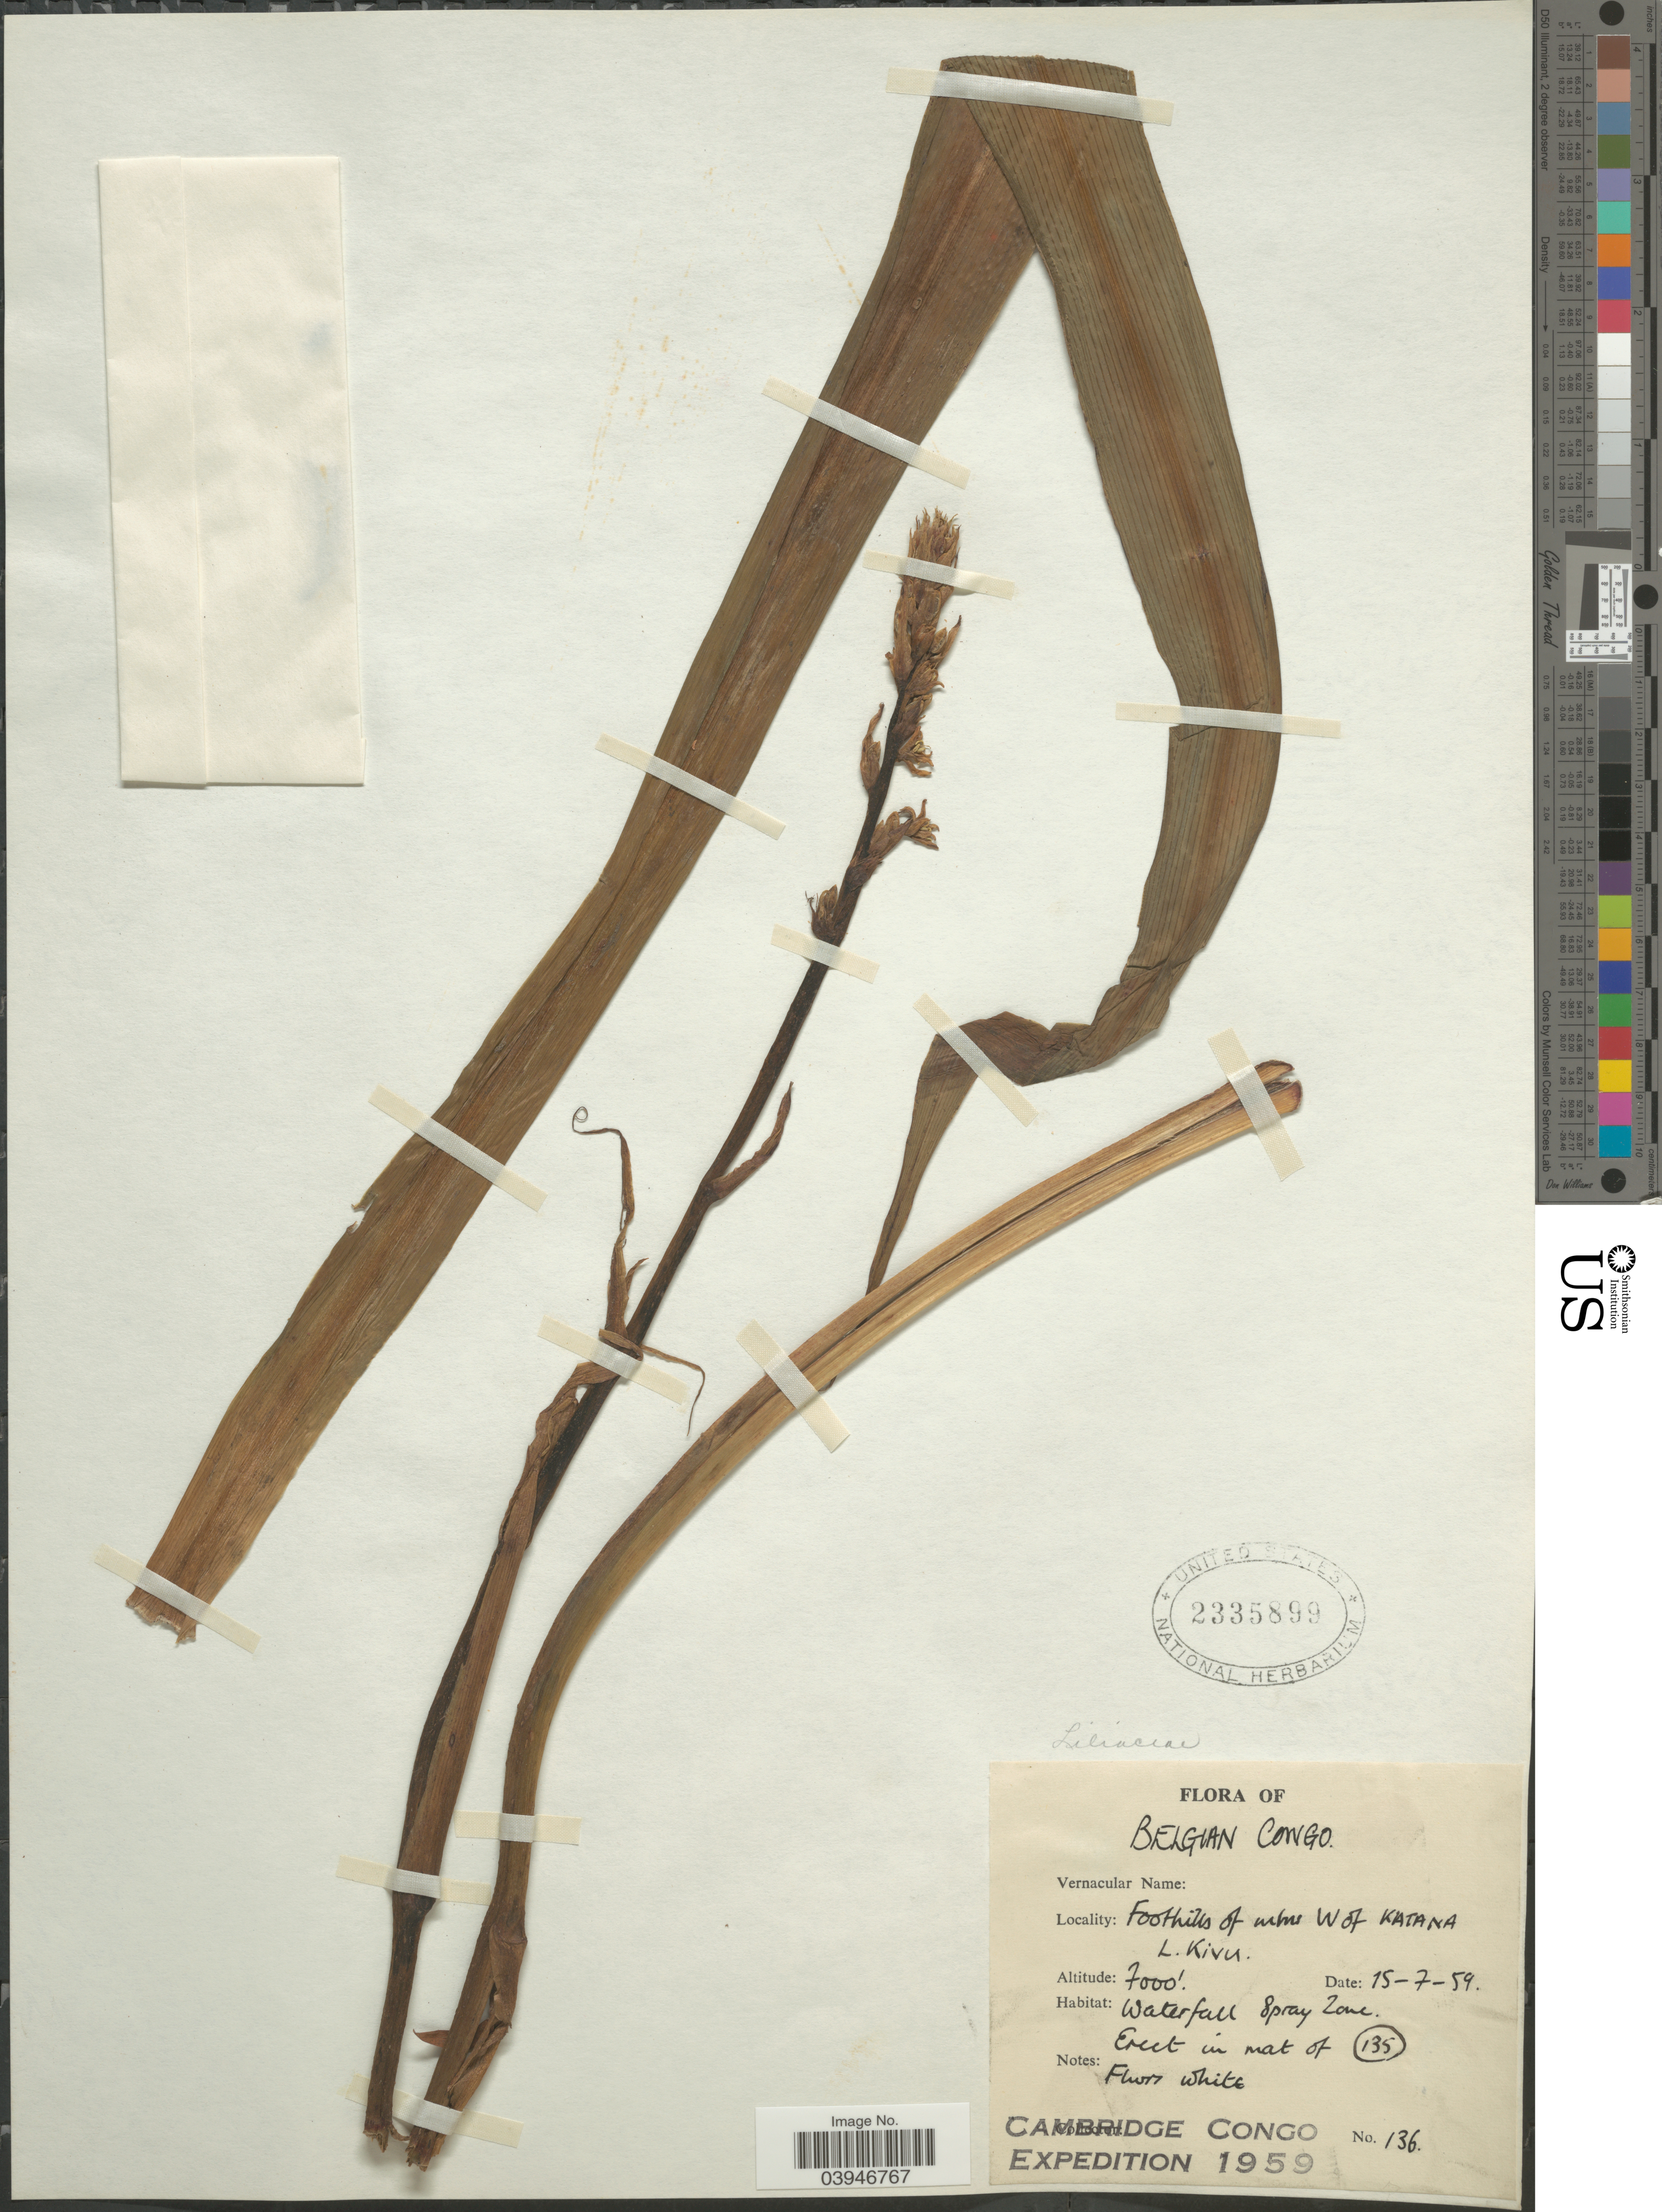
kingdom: Plantae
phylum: Tracheophyta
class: Liliopsida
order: Liliales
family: Liliaceae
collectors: Cambridge Congo Expedition 1959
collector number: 136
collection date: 1959-07-15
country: Congo, Democratic Republic of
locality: Belgian Congo. Foothills of mtns W of Katana. L. Kivu. Waterfall Spray Zone.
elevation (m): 2134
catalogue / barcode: US 2335899